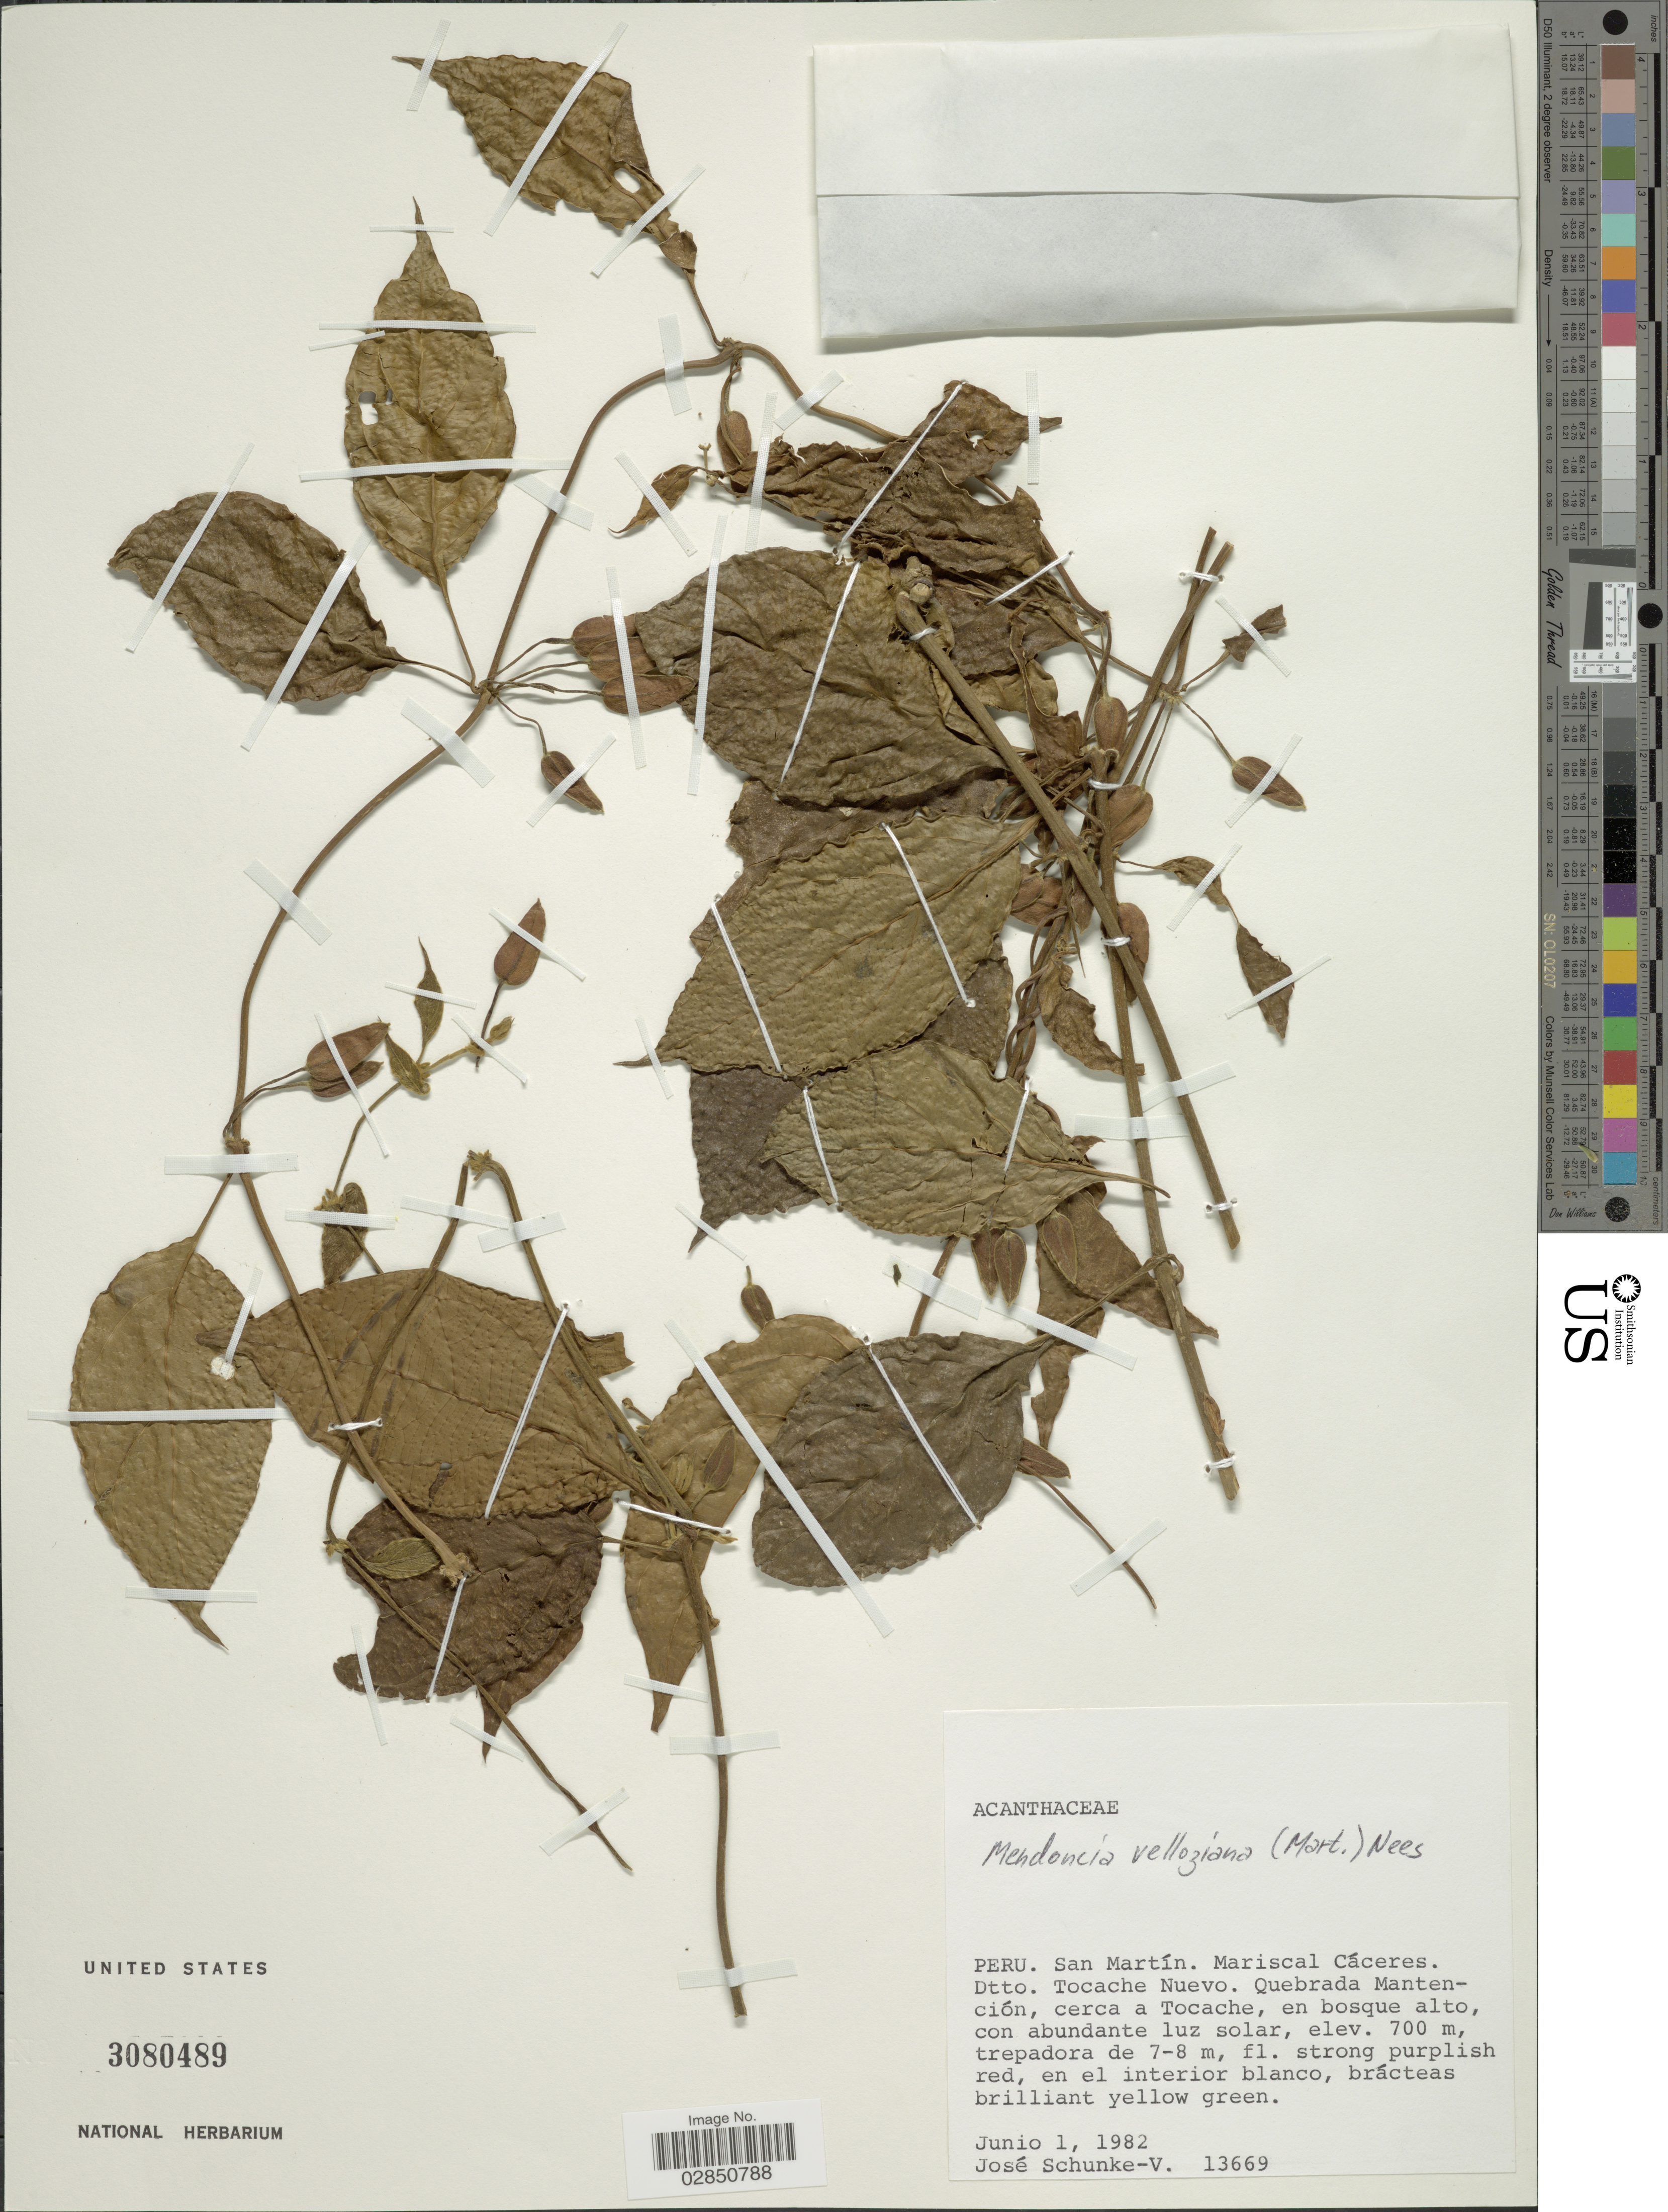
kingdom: Plantae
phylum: Tracheophyta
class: Magnoliopsida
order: Lamiales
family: Acanthaceae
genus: Mendoncia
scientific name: Mendoncia aspera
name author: (Ruiz & Pav.) Nees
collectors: J. Schunke Vigo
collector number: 13669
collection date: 1982-06-01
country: Peru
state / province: San Martín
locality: Mariscal Cáceres. Dtto. Tocache Nuevo. Quebrada Mantención, cerca a Tocache.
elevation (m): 700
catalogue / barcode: US 3080489